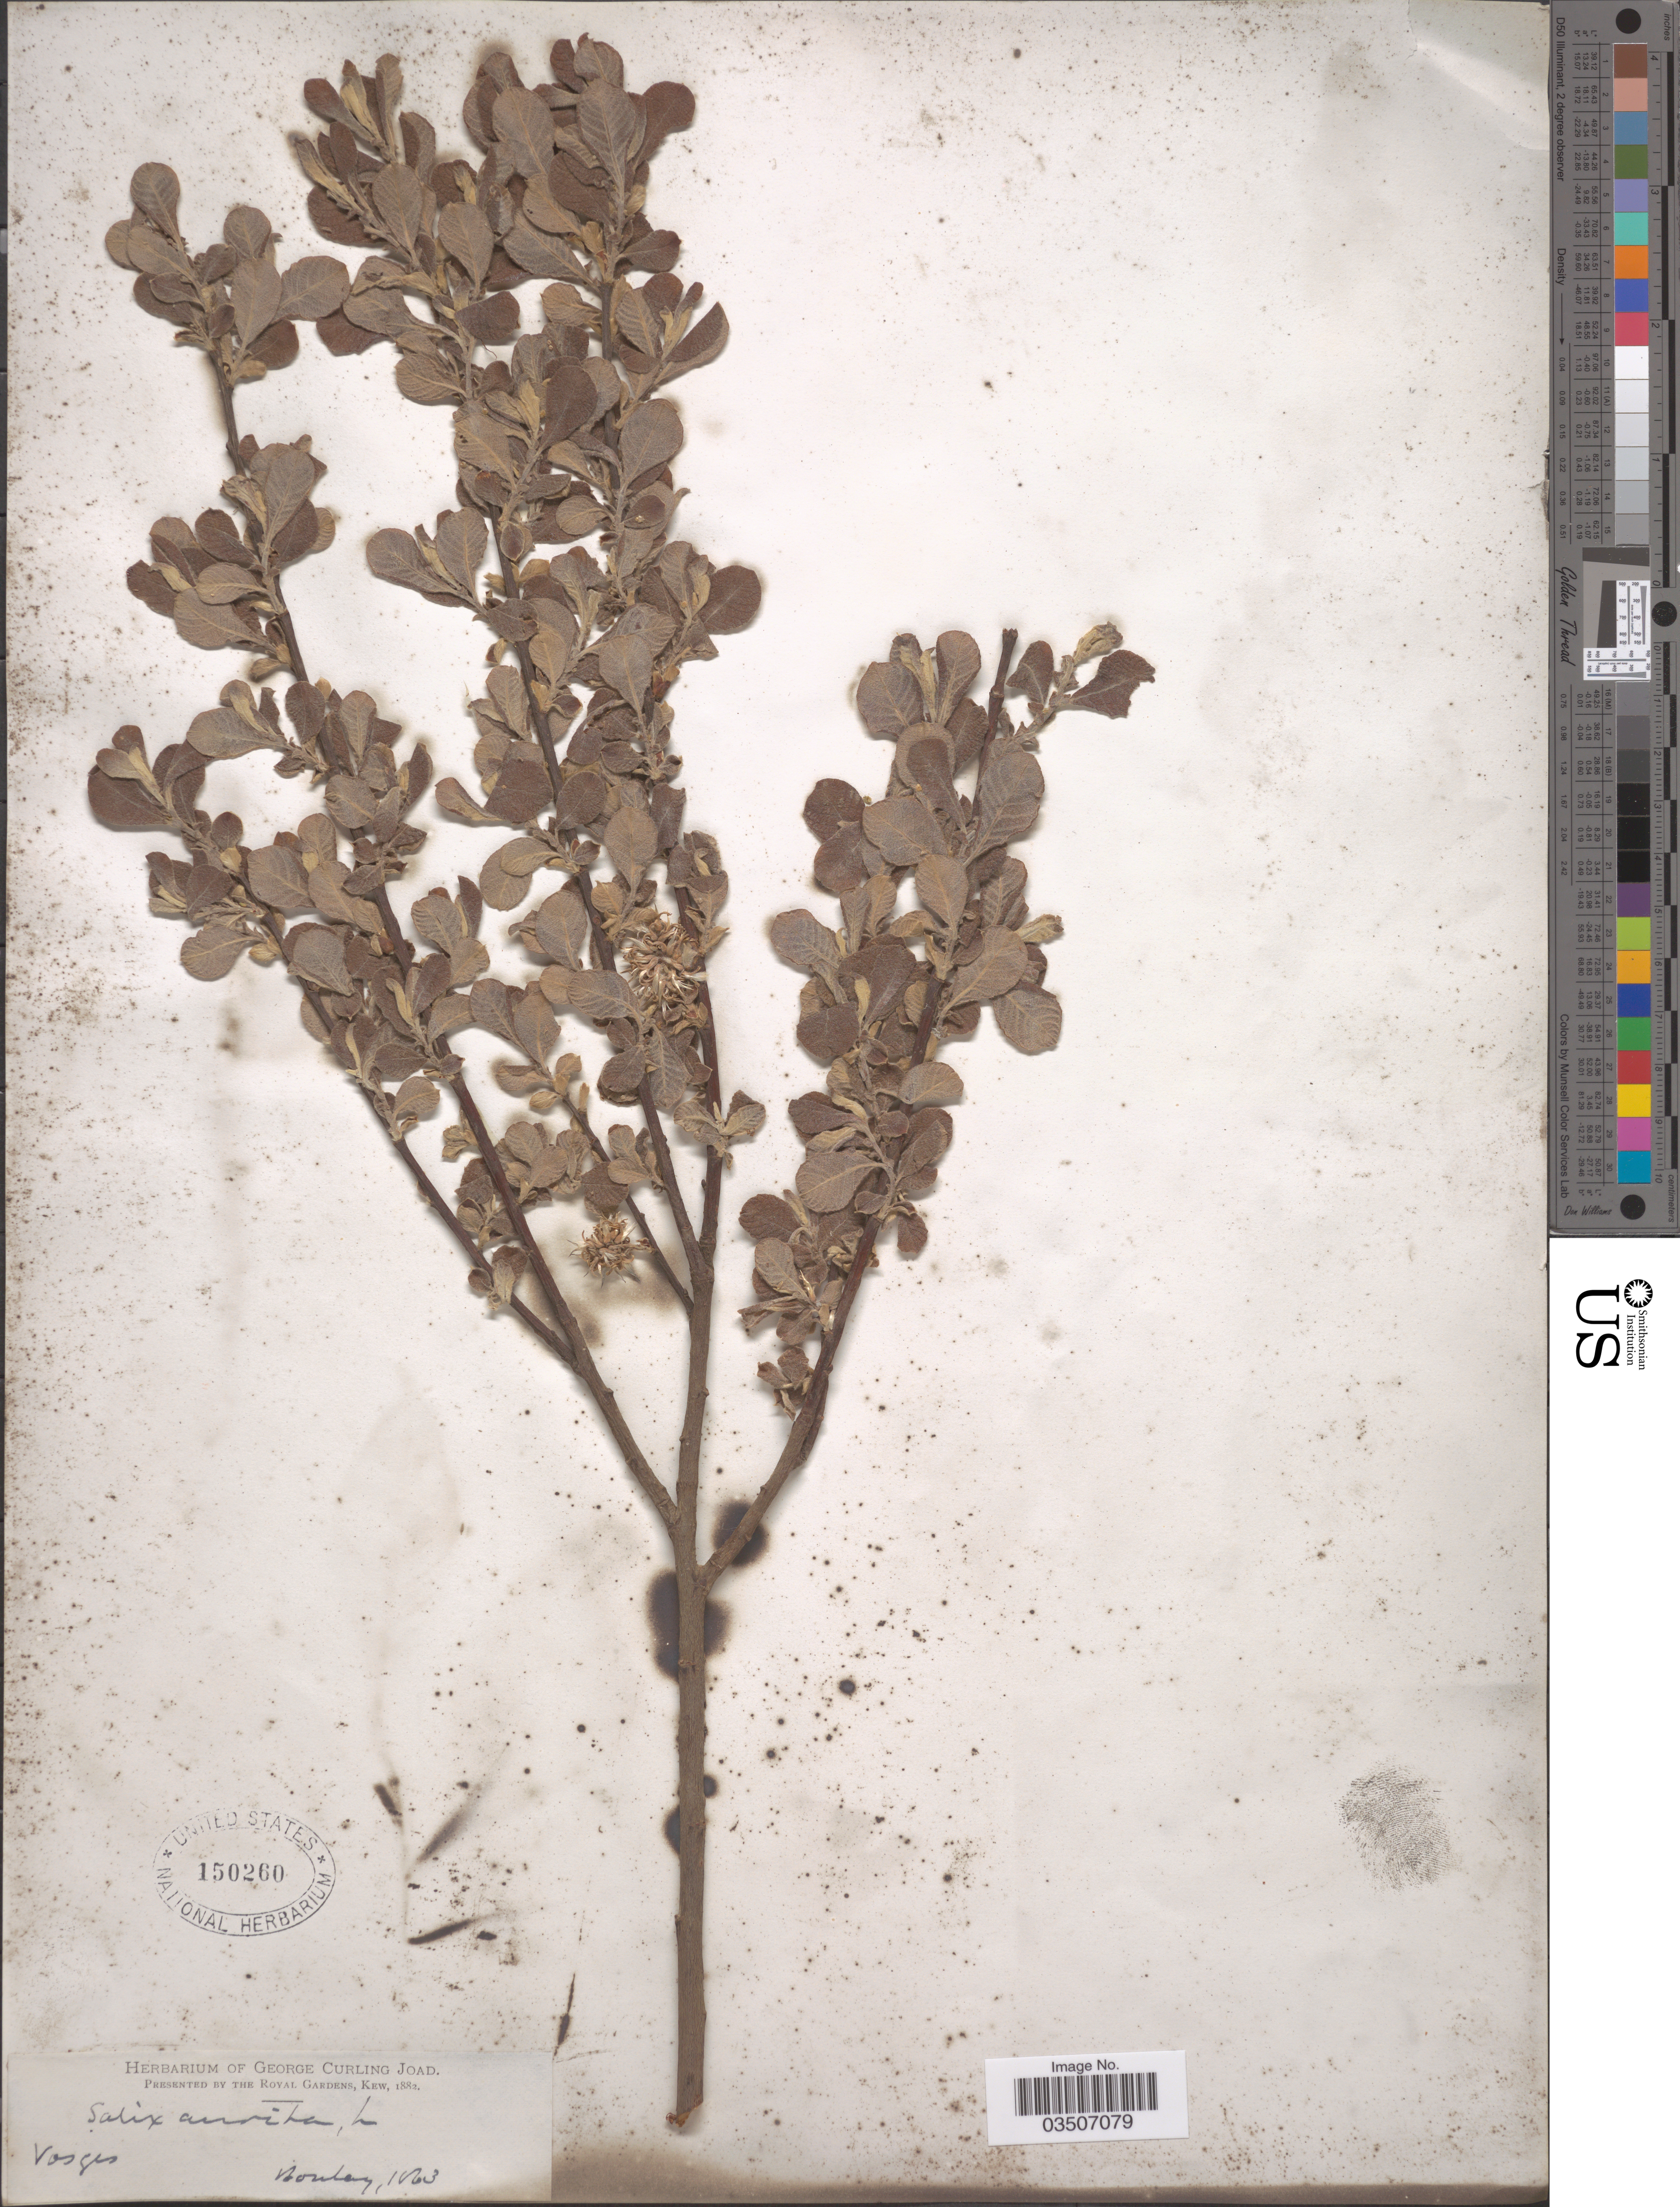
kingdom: Plantae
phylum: Tracheophyta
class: Magnoliopsida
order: Malpighiales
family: Salicaceae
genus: Salix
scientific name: Salix aurita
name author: L.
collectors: Boulay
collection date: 1863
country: France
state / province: Grand Est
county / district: Vosges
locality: Vosges.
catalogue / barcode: US 150260